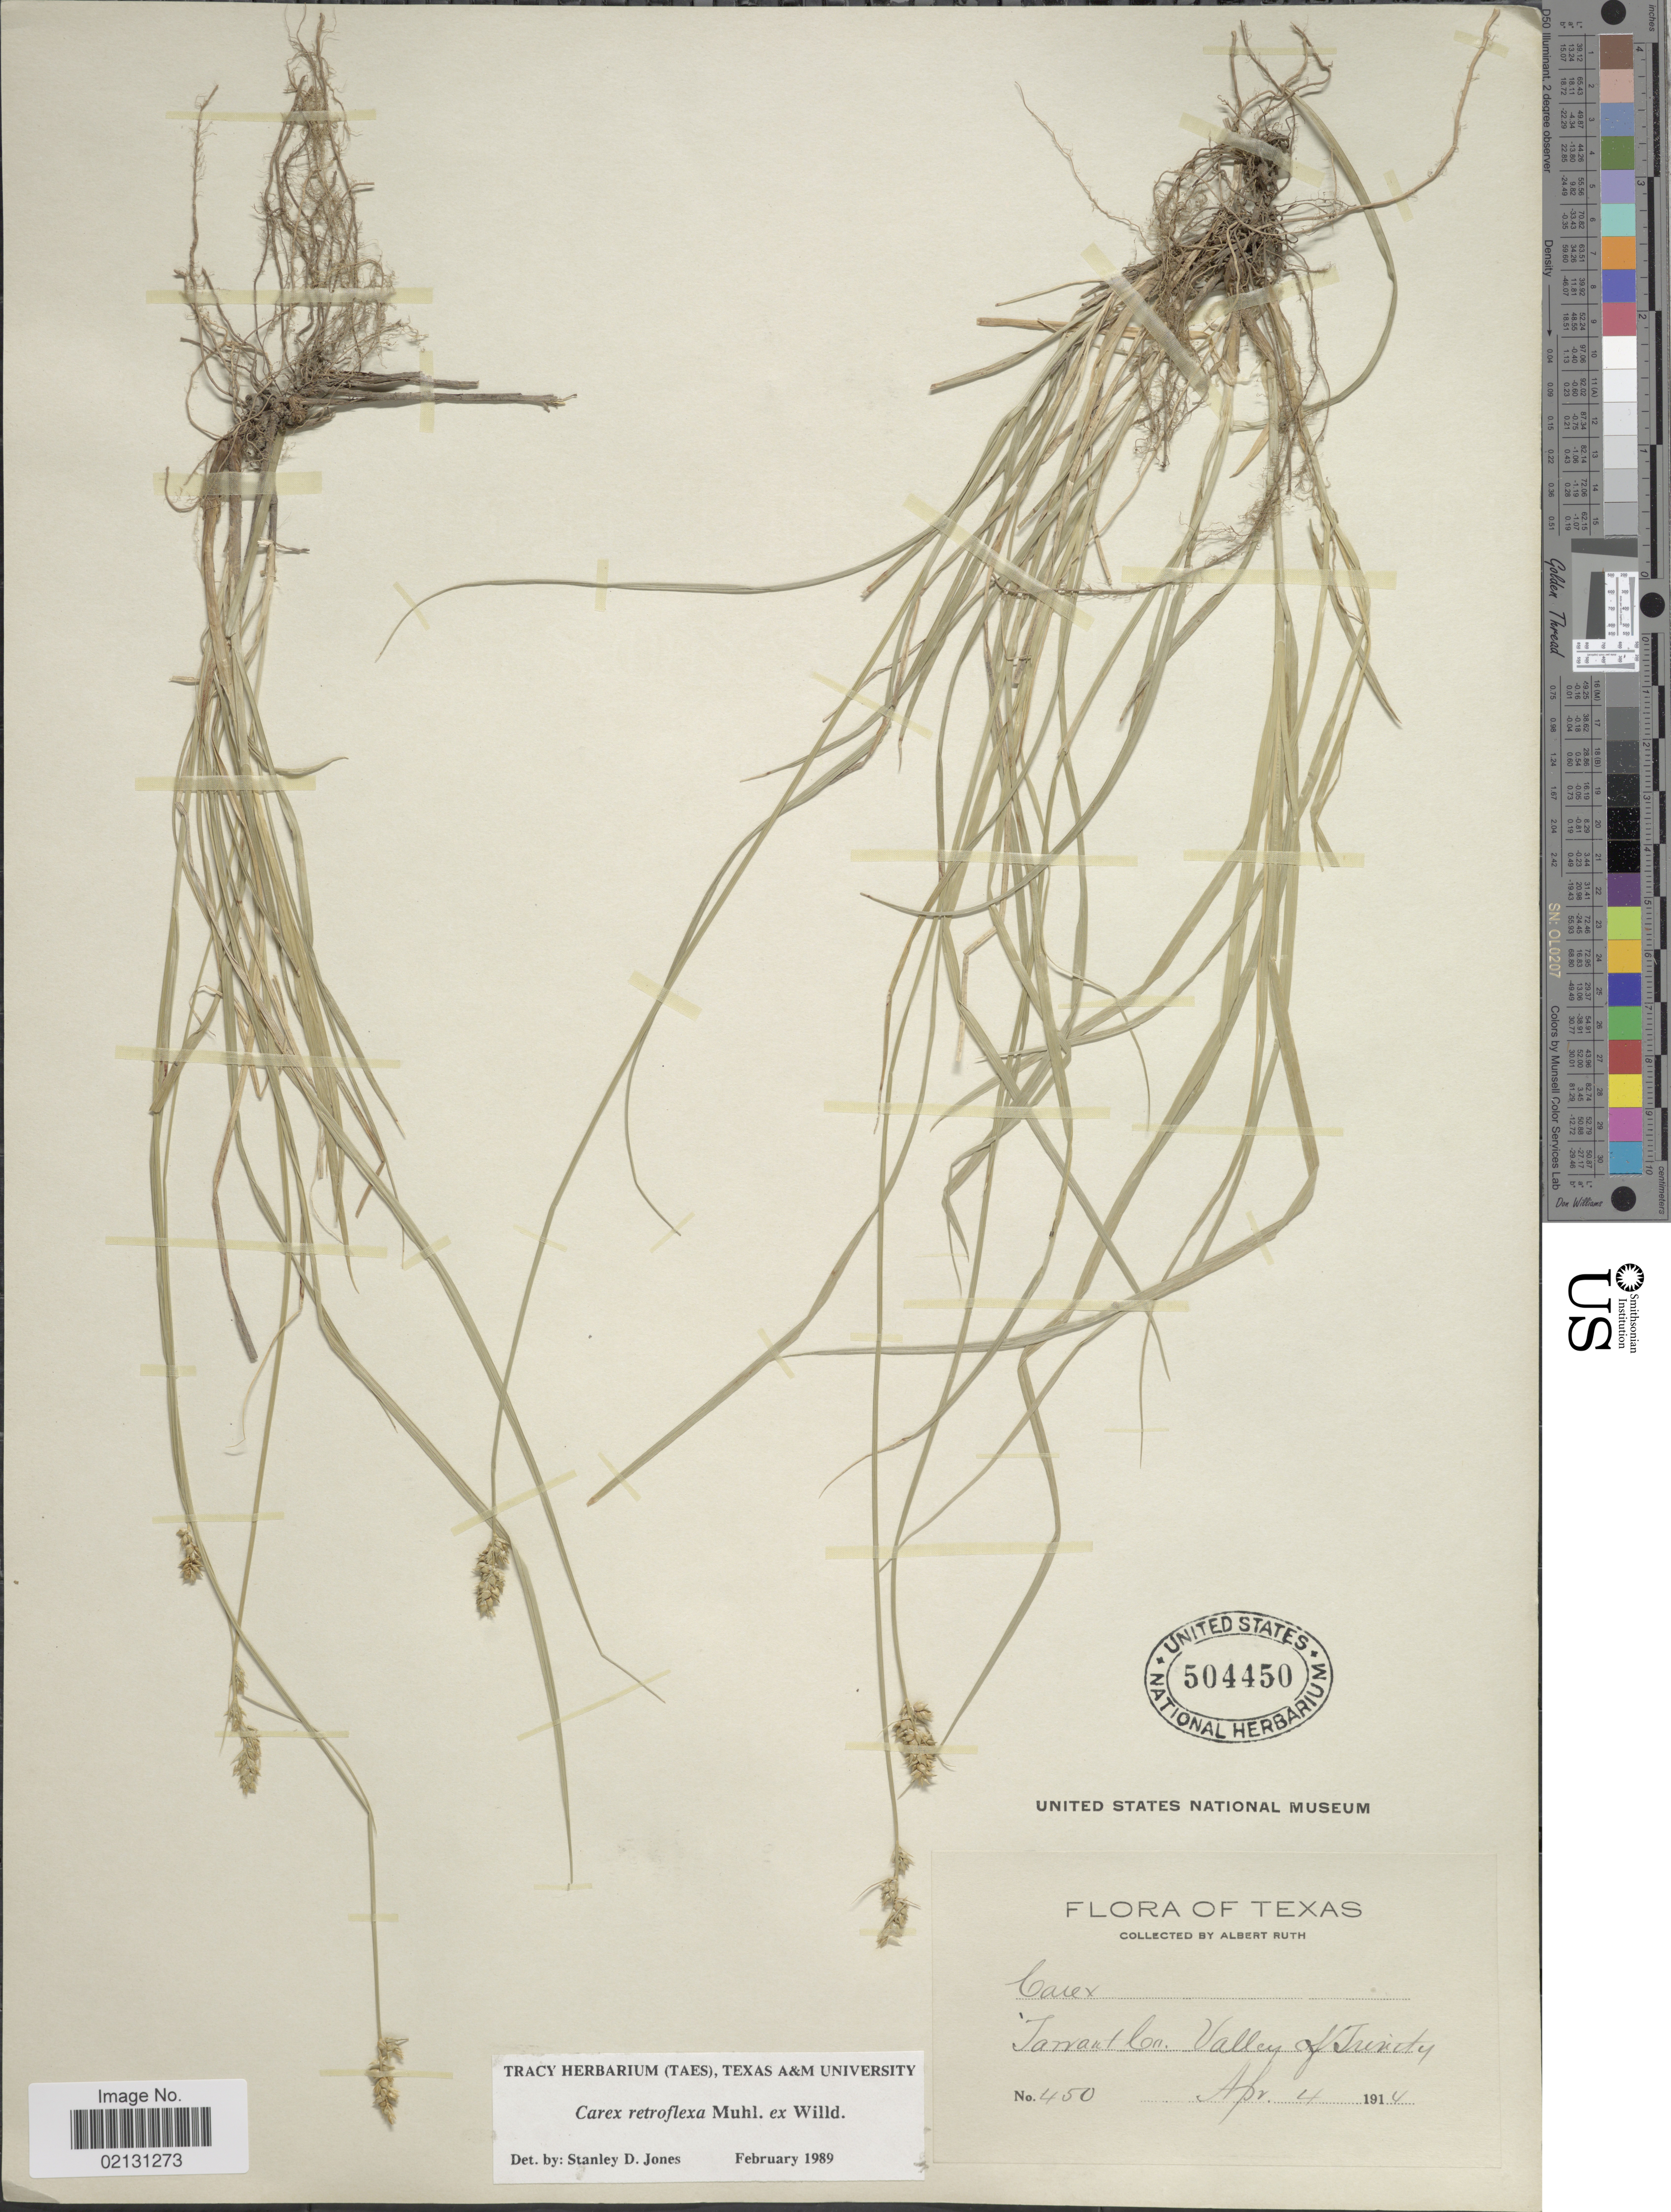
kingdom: Plantae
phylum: Tracheophyta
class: Liliopsida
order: Poales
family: Cyperaceae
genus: Carex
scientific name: Carex retroflexa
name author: Muhl. ex Willd.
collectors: A. Ruth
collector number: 450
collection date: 1914-04-04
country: United States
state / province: Texas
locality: Tarrant Co. Valley of Trinity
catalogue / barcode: US 504450